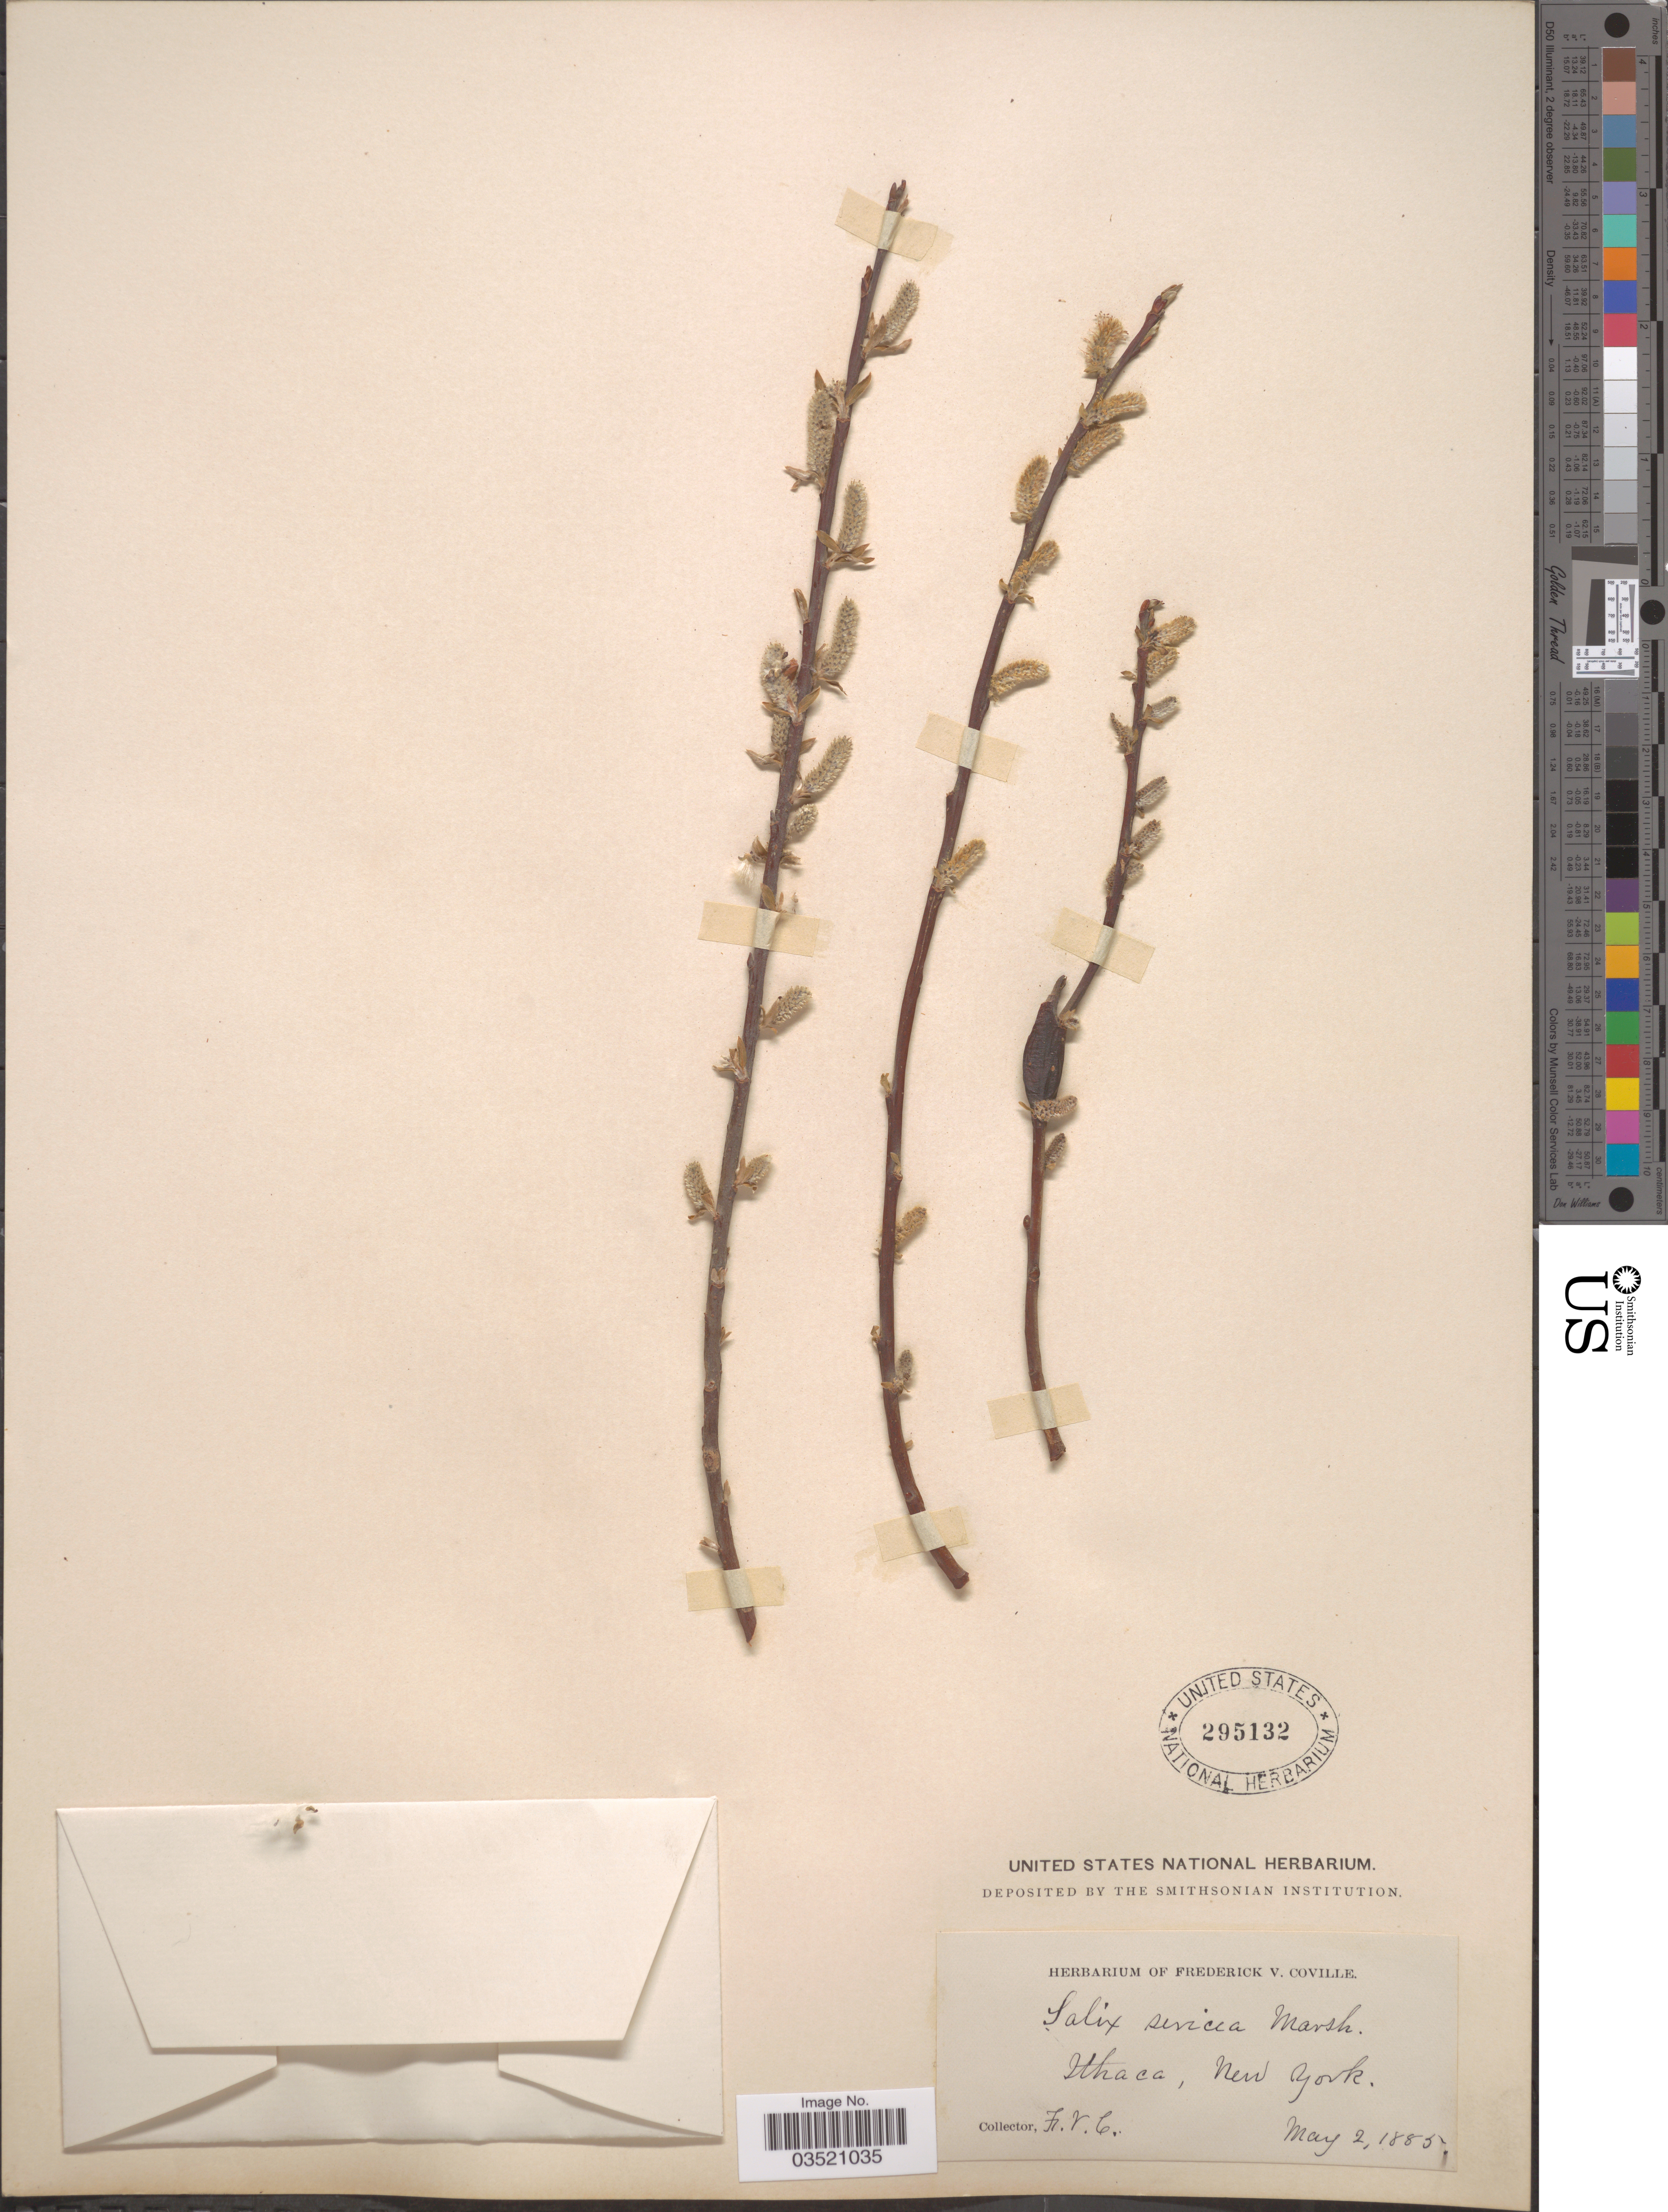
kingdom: Plantae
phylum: Tracheophyta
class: Magnoliopsida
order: Malpighiales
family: Salicaceae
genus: Salix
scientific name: Salix sericea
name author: Marshall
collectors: F. V. Coville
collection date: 1885-05-02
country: United States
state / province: New York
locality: Ithaca.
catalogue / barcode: US 295132